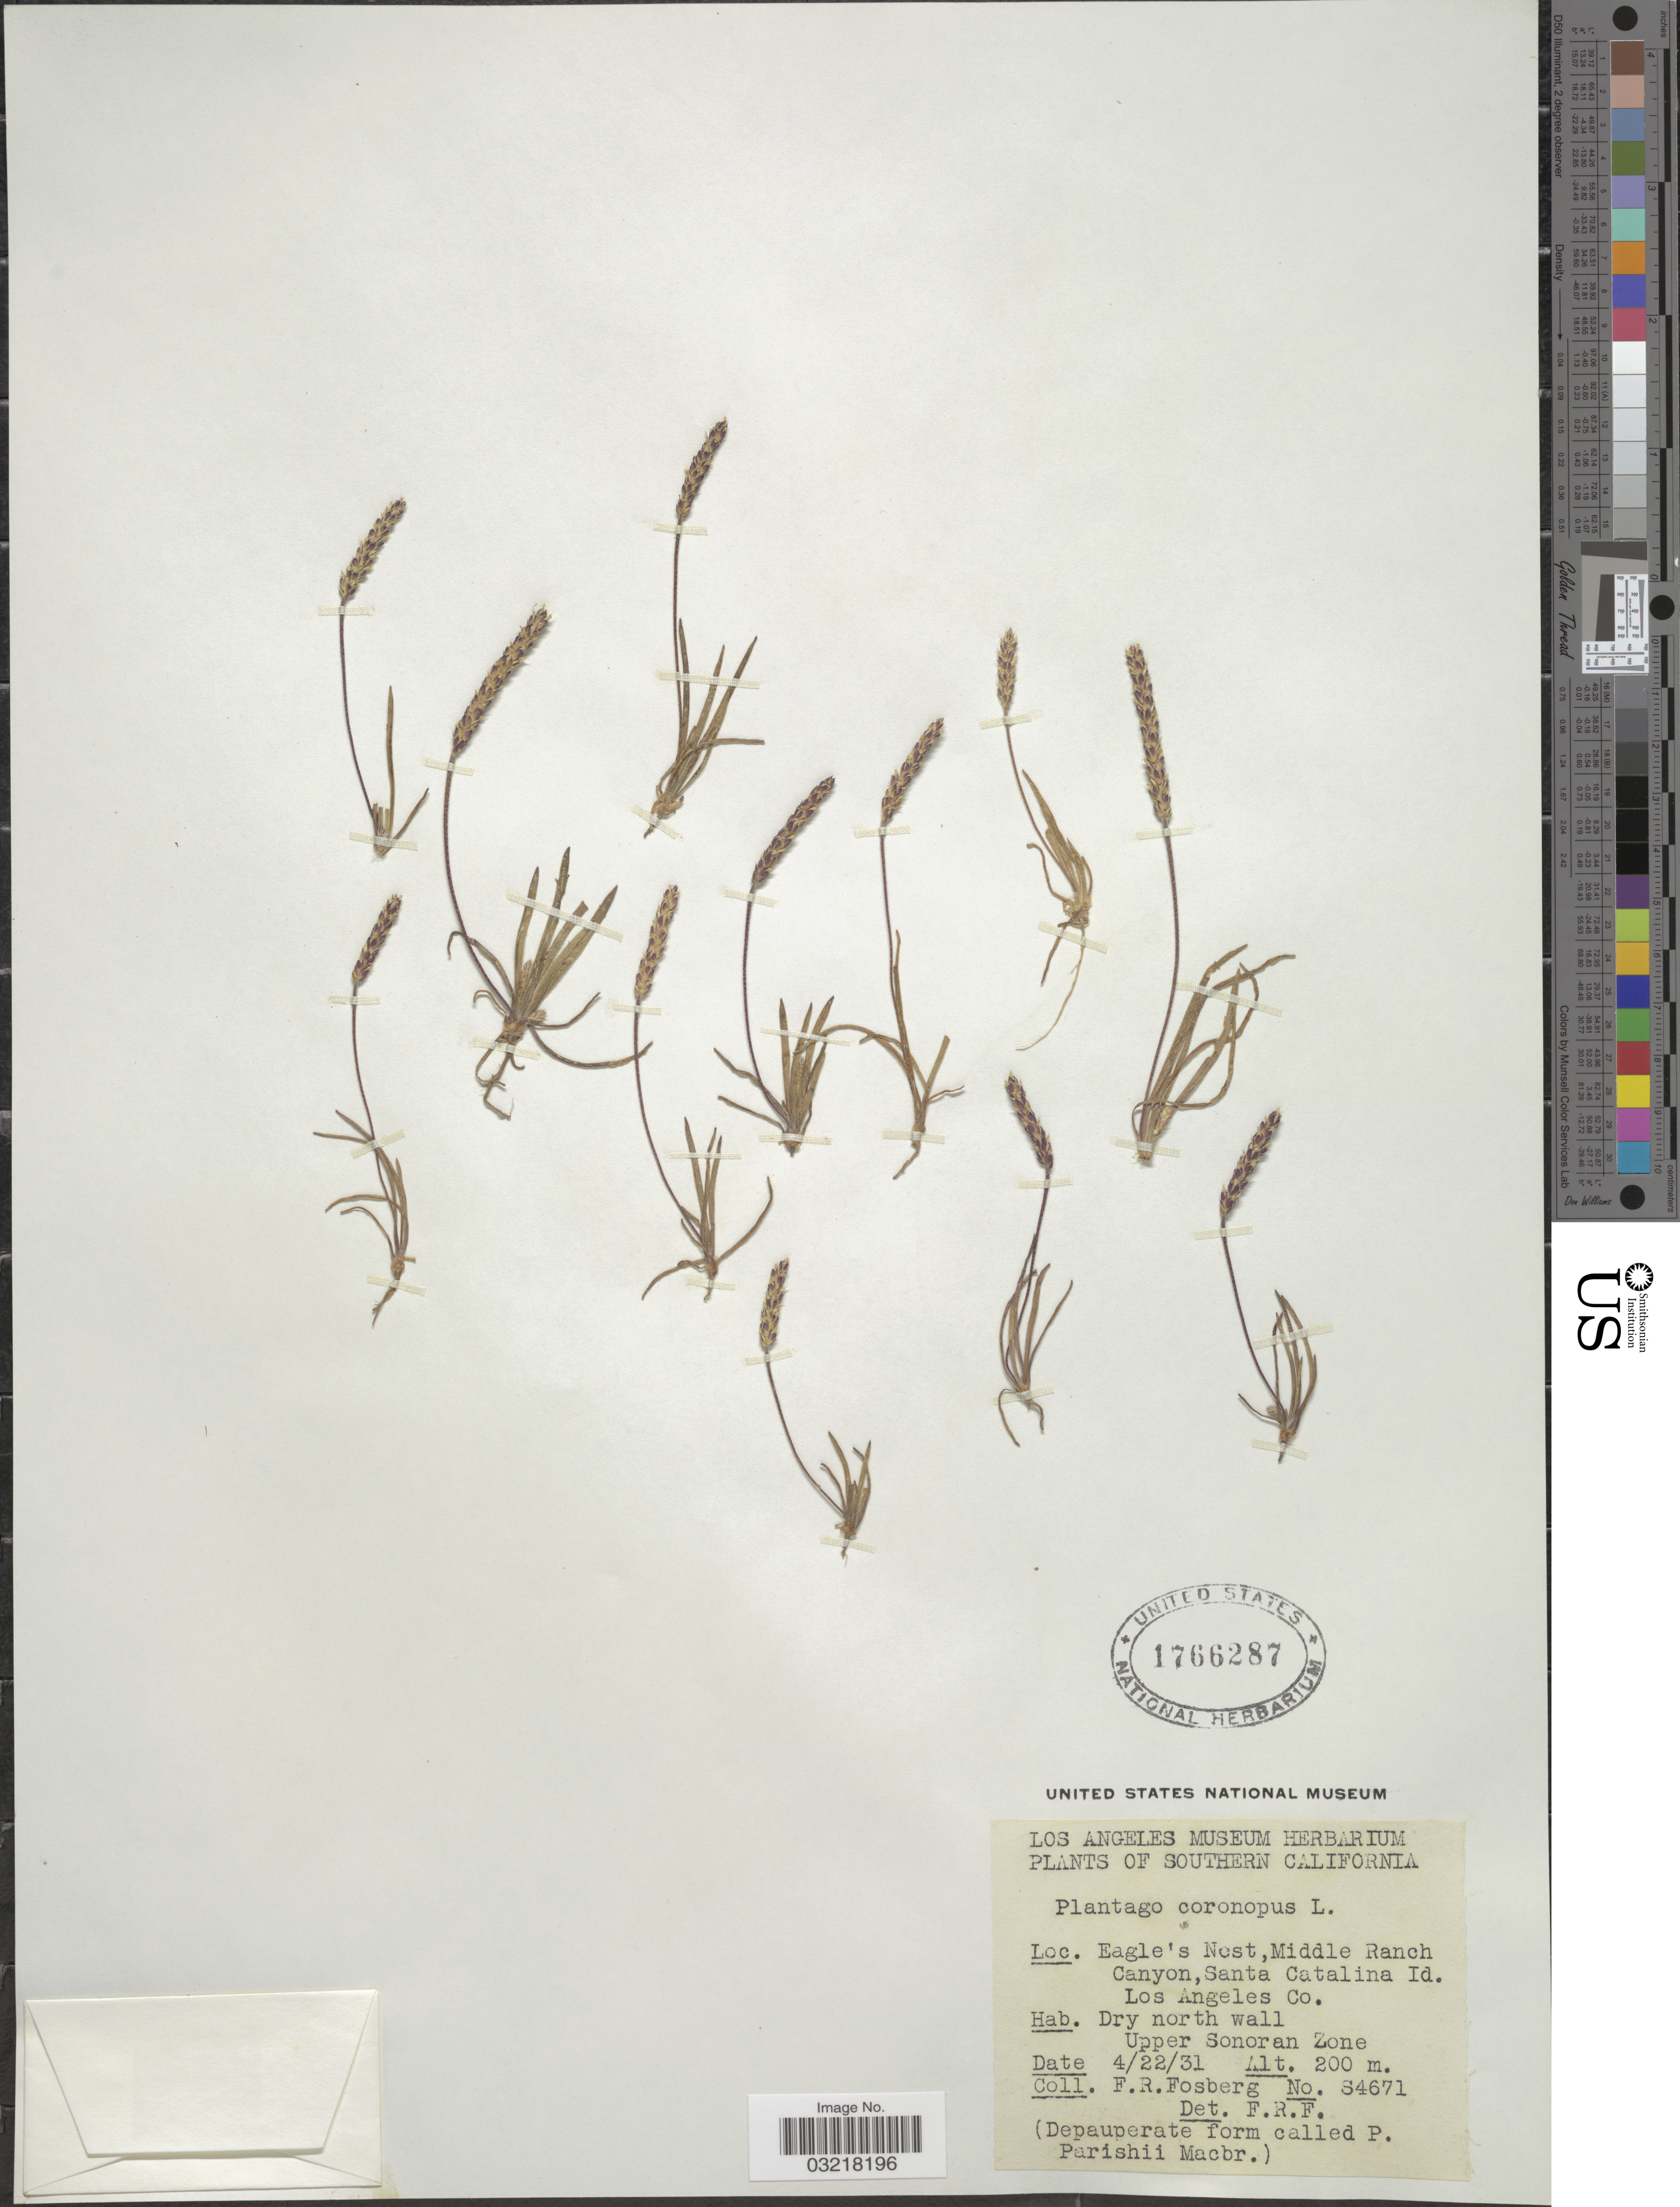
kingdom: Plantae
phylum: Tracheophyta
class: Magnoliopsida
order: Lamiales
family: Plantaginaceae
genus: Plantago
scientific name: Plantago coronopus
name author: L.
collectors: F. R. Fosberg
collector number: S4671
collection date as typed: Transcribed d/m/y: 22/4/31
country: United States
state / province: California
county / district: Los Angeles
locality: Southern California. Eagle's Nest, Middle Ranch Canyon, Santa Catalina Id. Los Angeles Co. Upper Sonoran Zone.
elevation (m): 200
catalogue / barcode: US 1766287